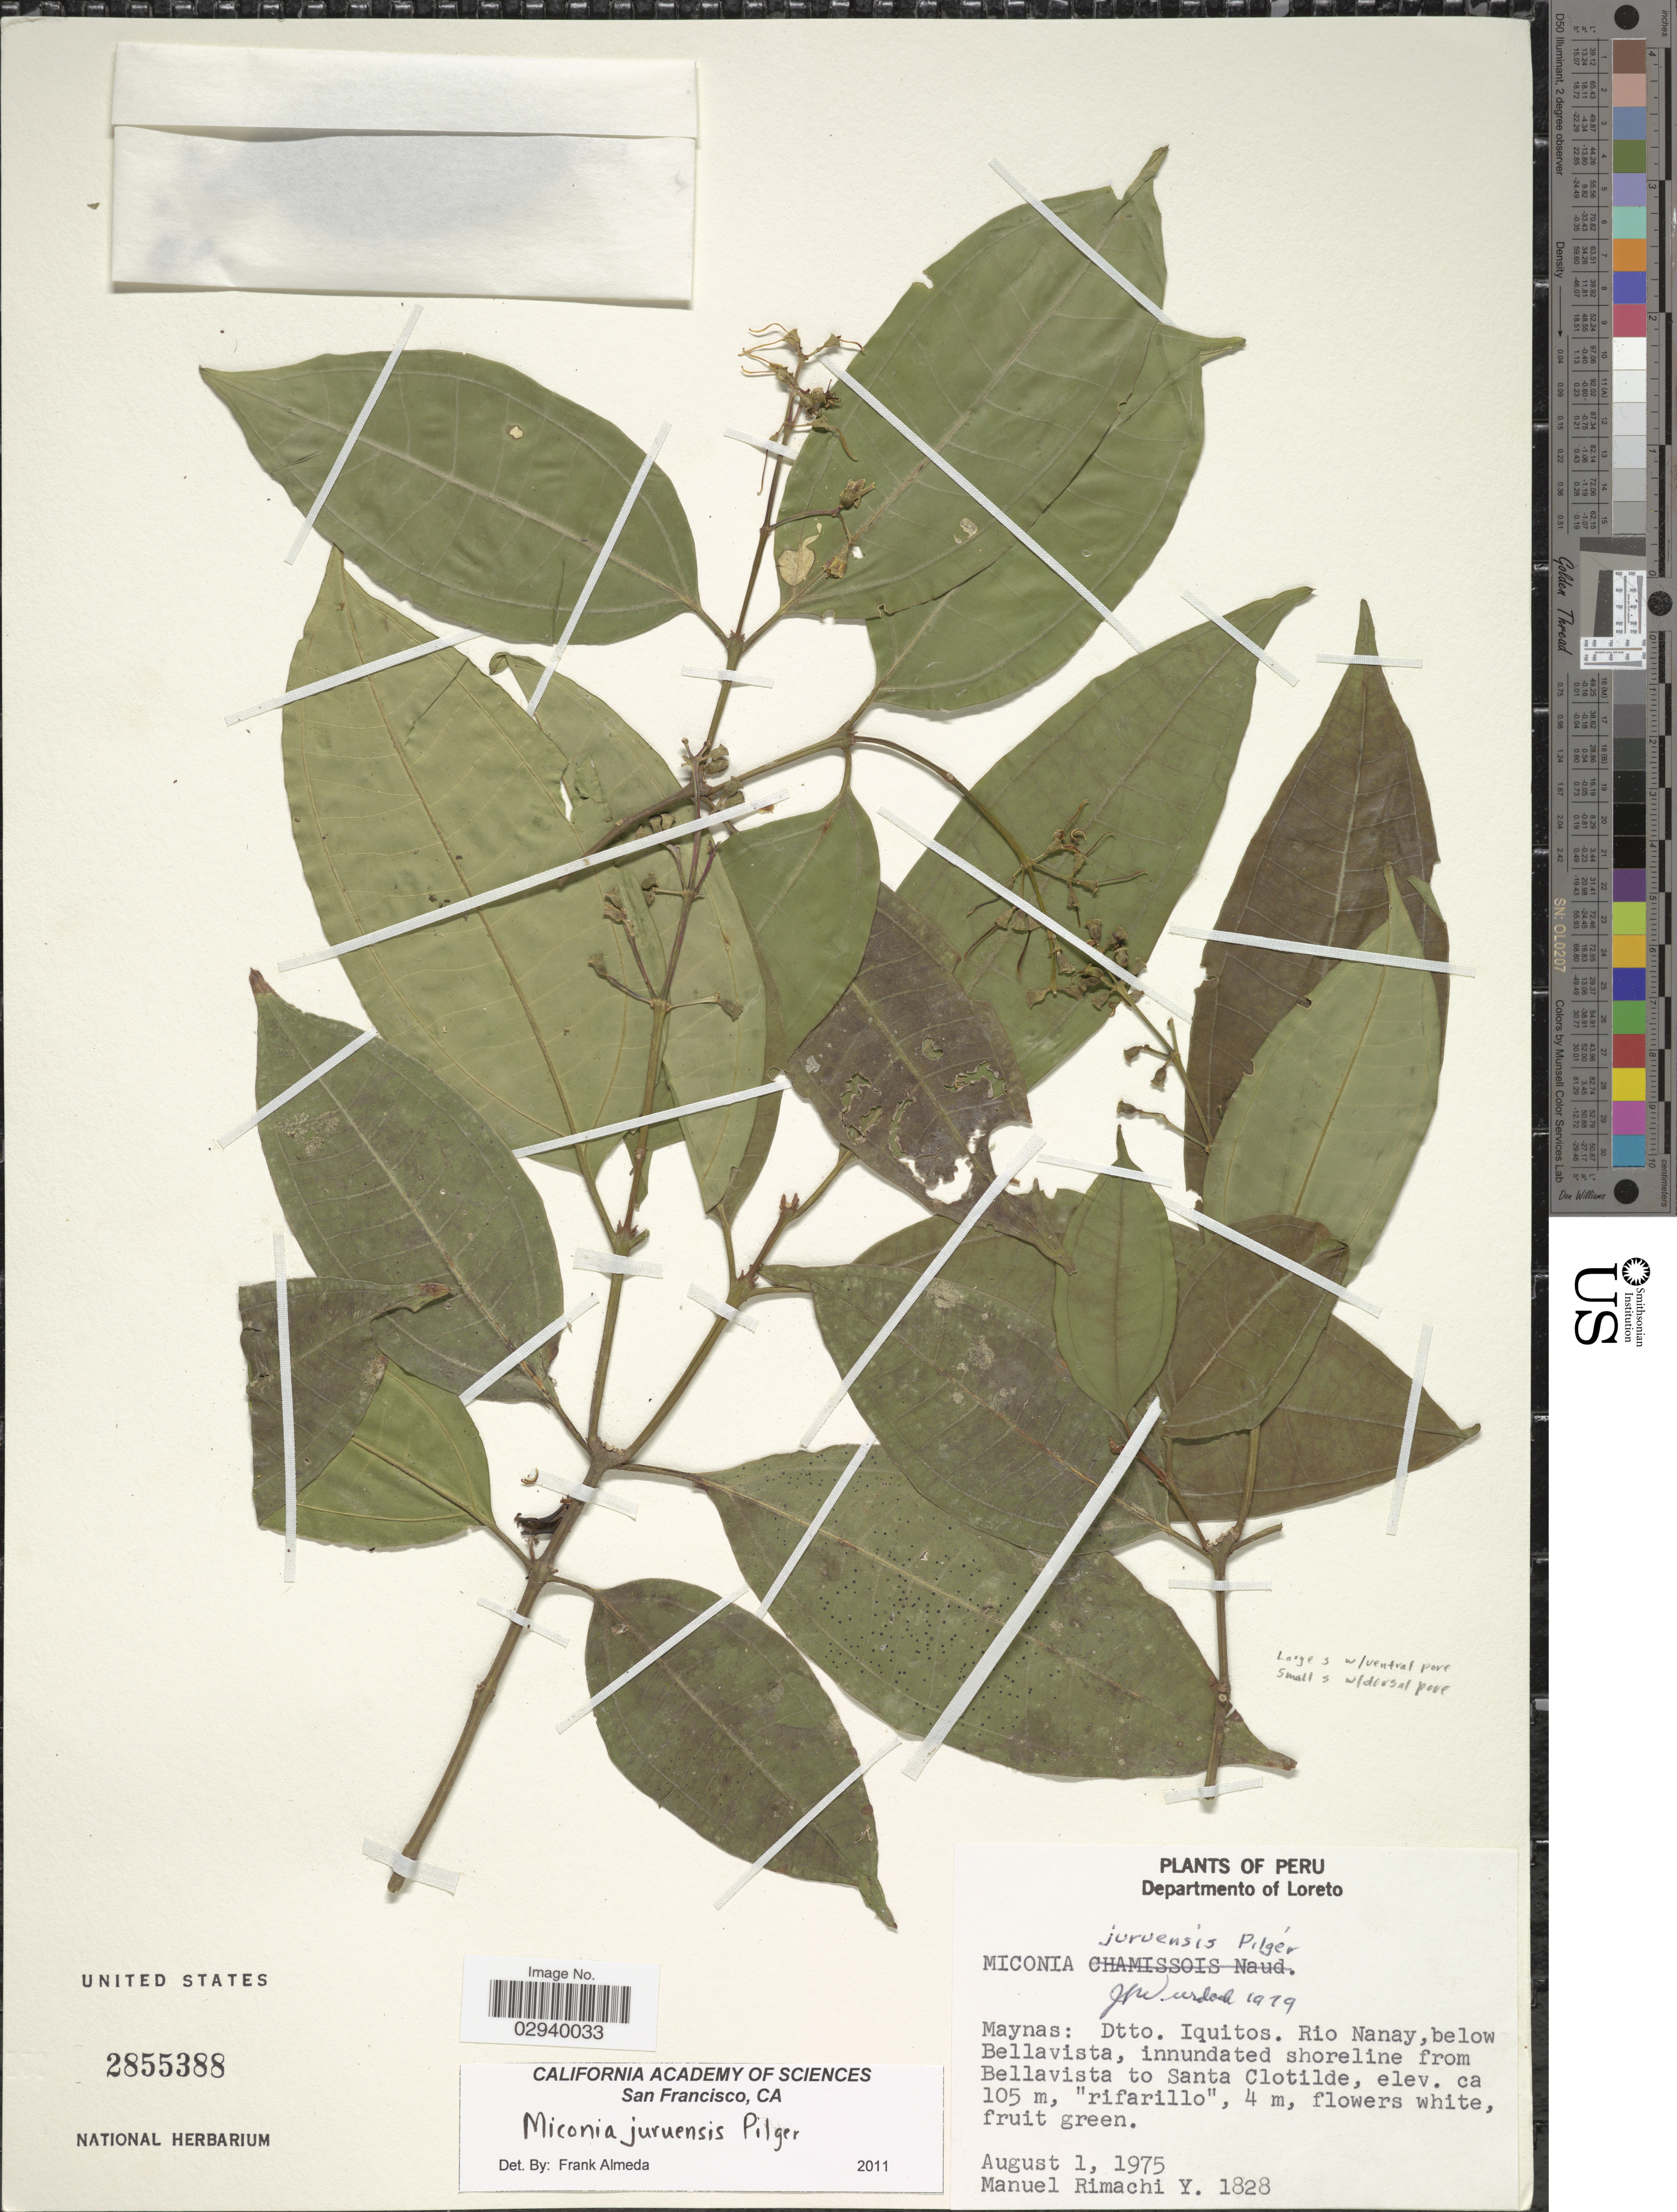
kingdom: Plantae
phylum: Tracheophyta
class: Magnoliopsida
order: Myrtales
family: Melastomataceae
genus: Miconia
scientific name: Miconia juruensis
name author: Pilg.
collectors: M. Rimachi Y.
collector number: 1828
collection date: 1975-08-01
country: Peru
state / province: Loreto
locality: Departmento Loreto. Maynas: Dtto. Iquitos. Rio Nany, below Bellavista, innudated shoreline from Bellavista to Santa Clotilde.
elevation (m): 105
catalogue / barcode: US 2855388